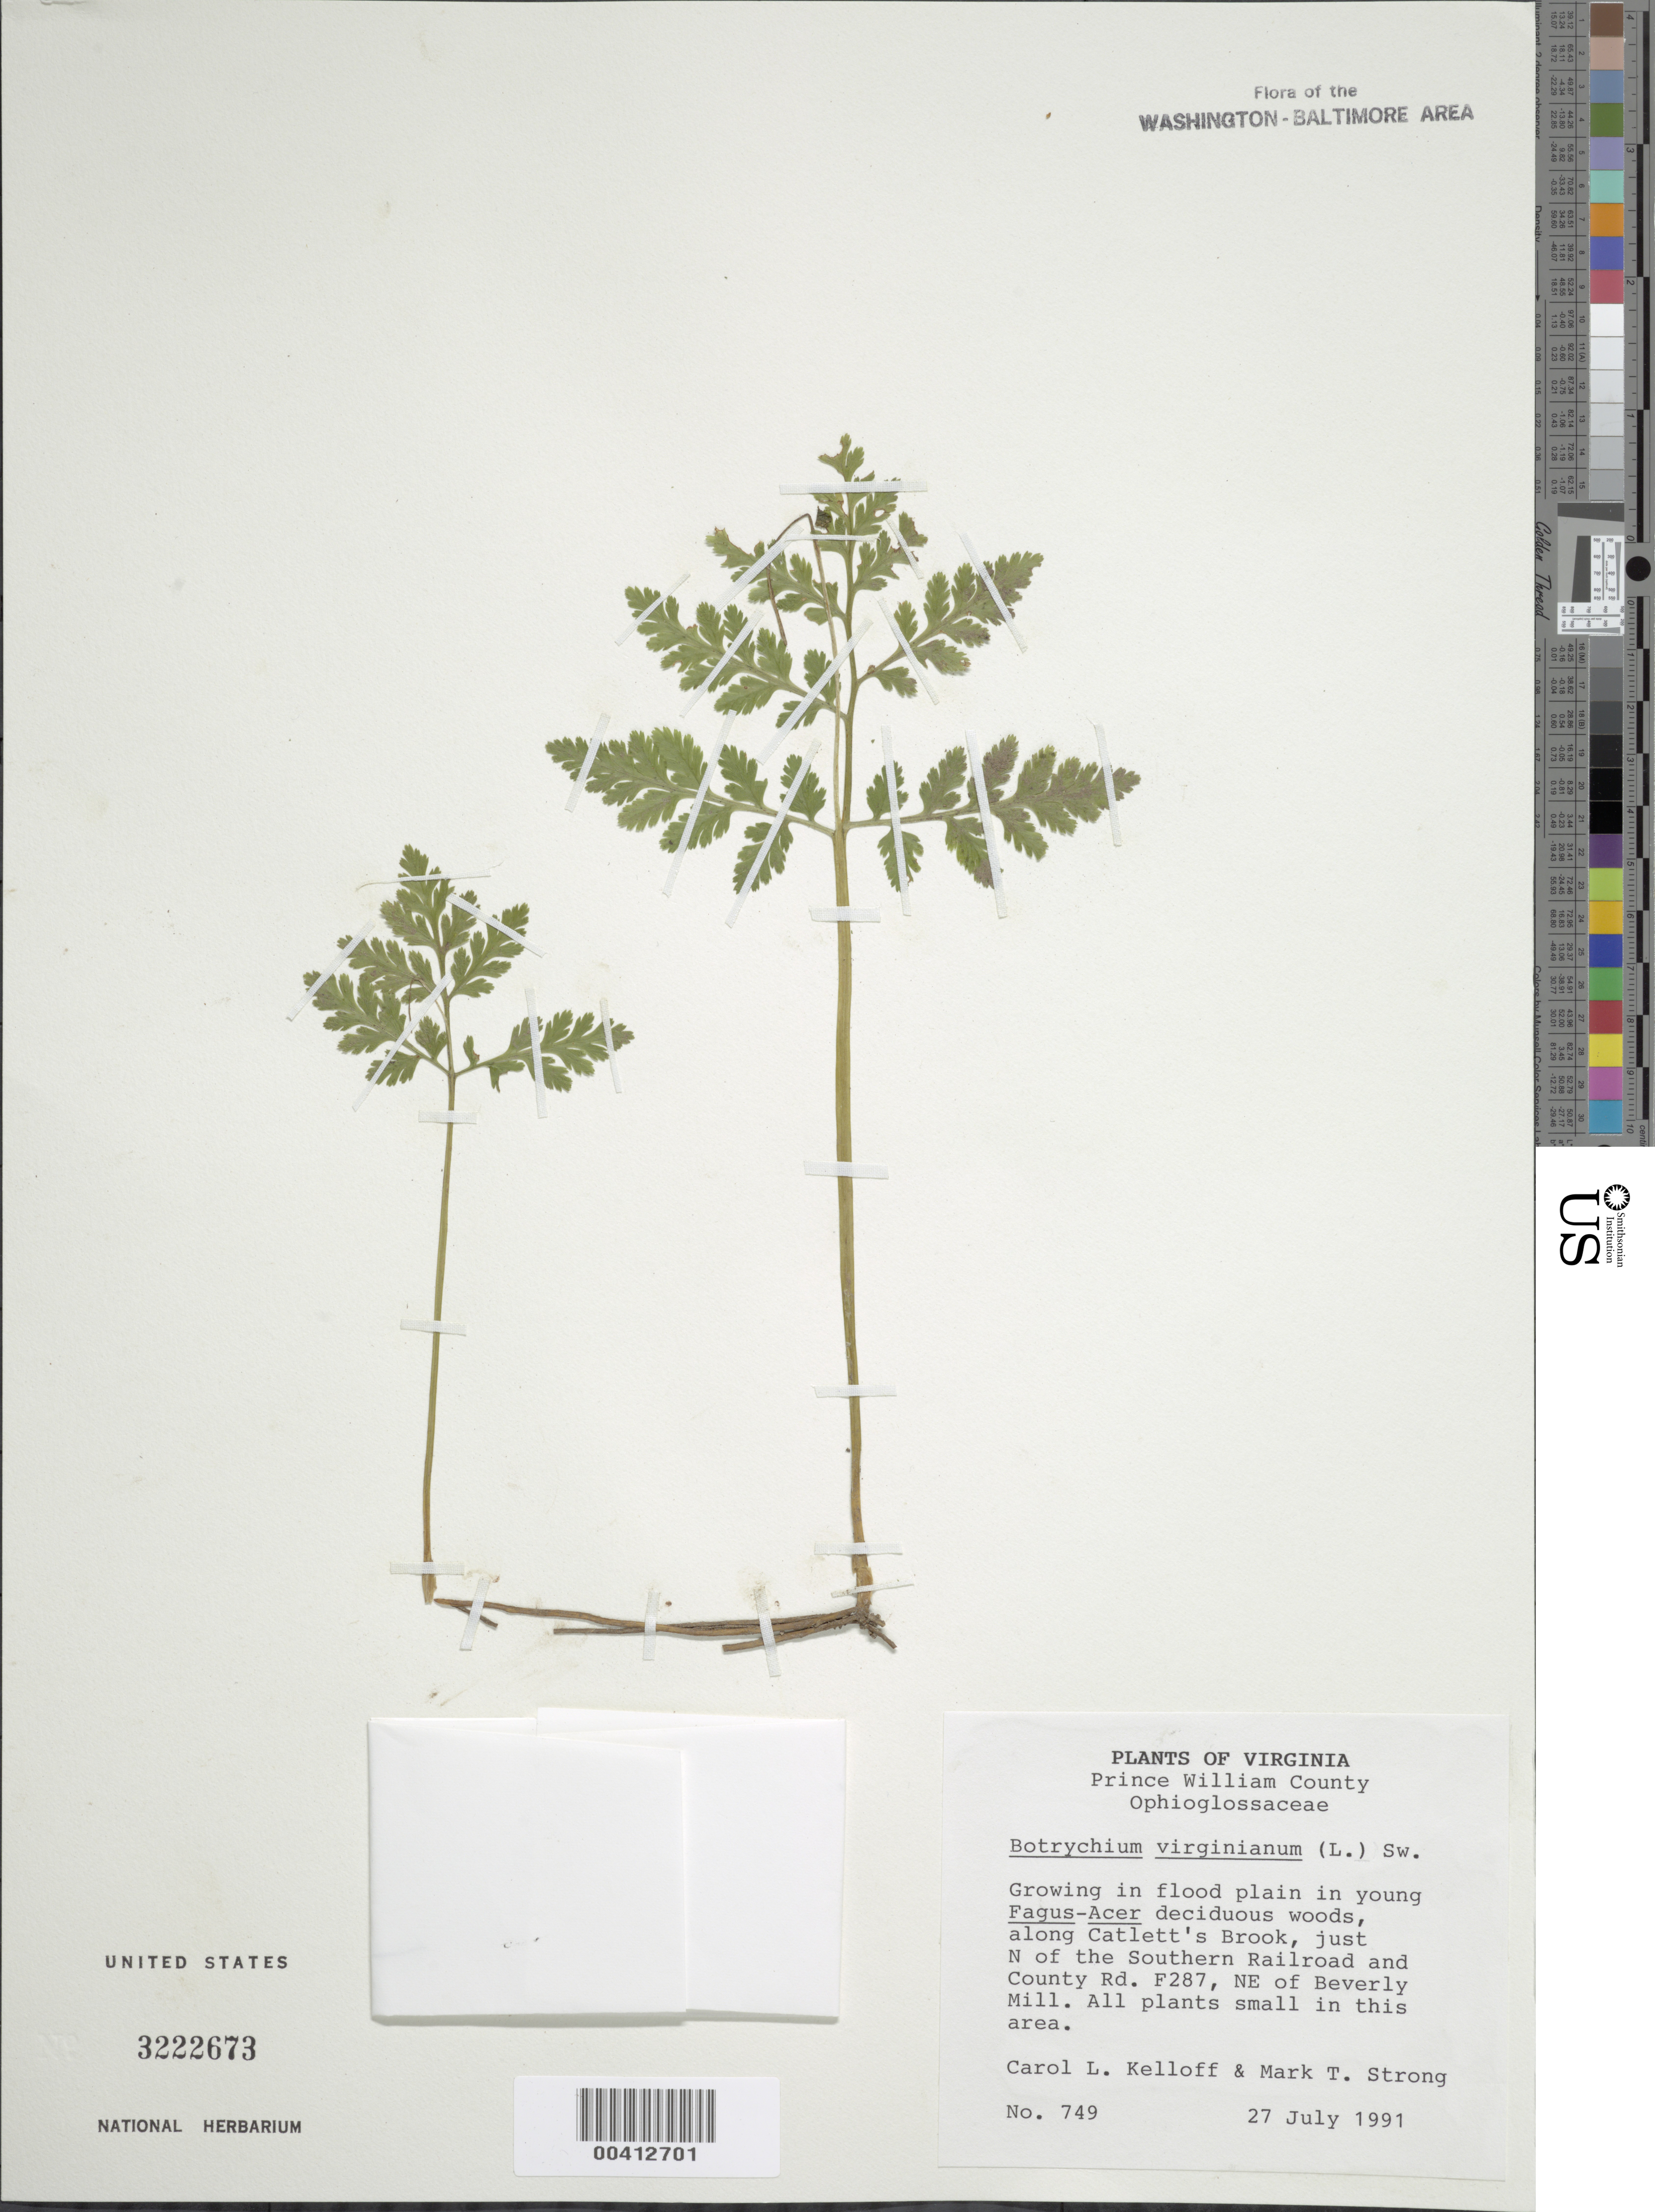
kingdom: Plantae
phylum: Tracheophyta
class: Polypodiopsida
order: Ophioglossales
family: Ophioglossaceae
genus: Botrychium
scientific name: Botrychium virginianum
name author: (L.) Sw.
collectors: C. L. Kelloff & M. T. Strong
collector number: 749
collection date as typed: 27 Jul 1991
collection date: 1991-07-27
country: United States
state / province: Virginia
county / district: Prince William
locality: N of Southern Railroad and County Rd F287, NE of Beverly Mill, along Catlett's Brook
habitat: In flood plain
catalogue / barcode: US 3222673